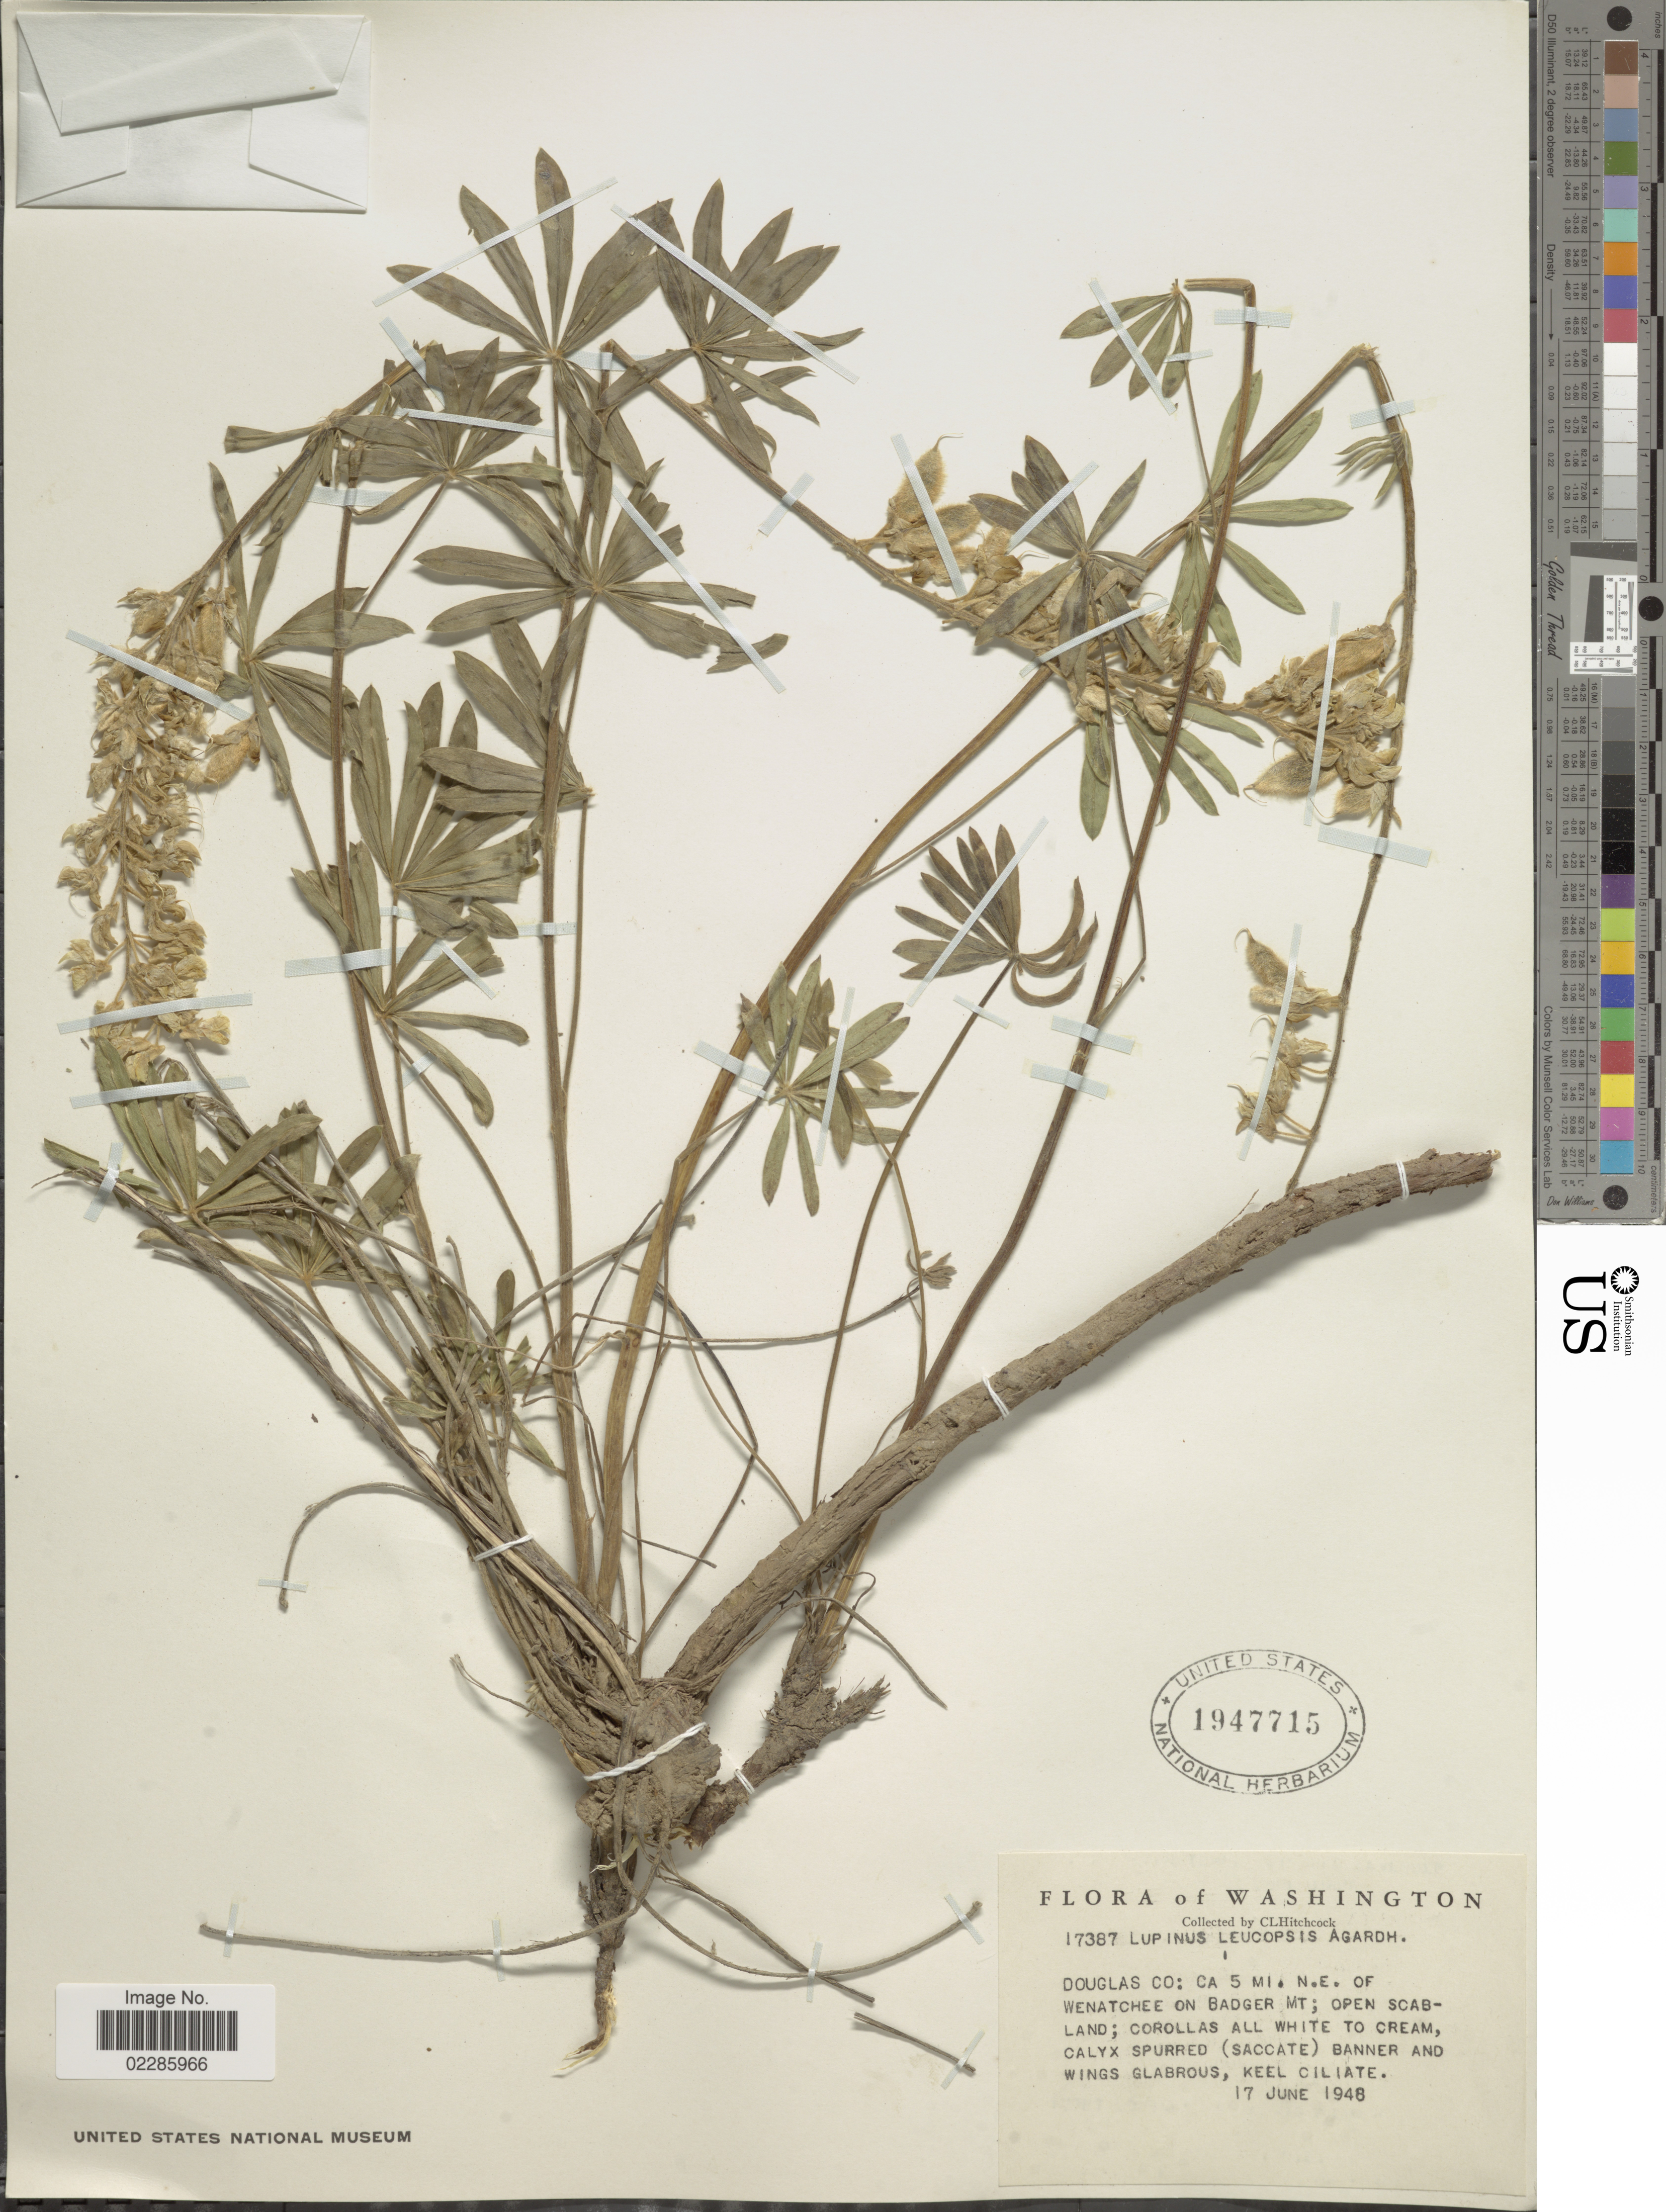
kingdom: Plantae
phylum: Tracheophyta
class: Magnoliopsida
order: Fabales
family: Fabaceae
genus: Lupinus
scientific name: Lupinus leucopsis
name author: J. Agardh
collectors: C. L. Hitchcock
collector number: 17387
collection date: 1948-06-17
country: United States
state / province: Washington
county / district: Douglas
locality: Douglas Co: Ca 5 mi N.E. of Wenatchee on Badger Mt; open scabland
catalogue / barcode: US 1947715